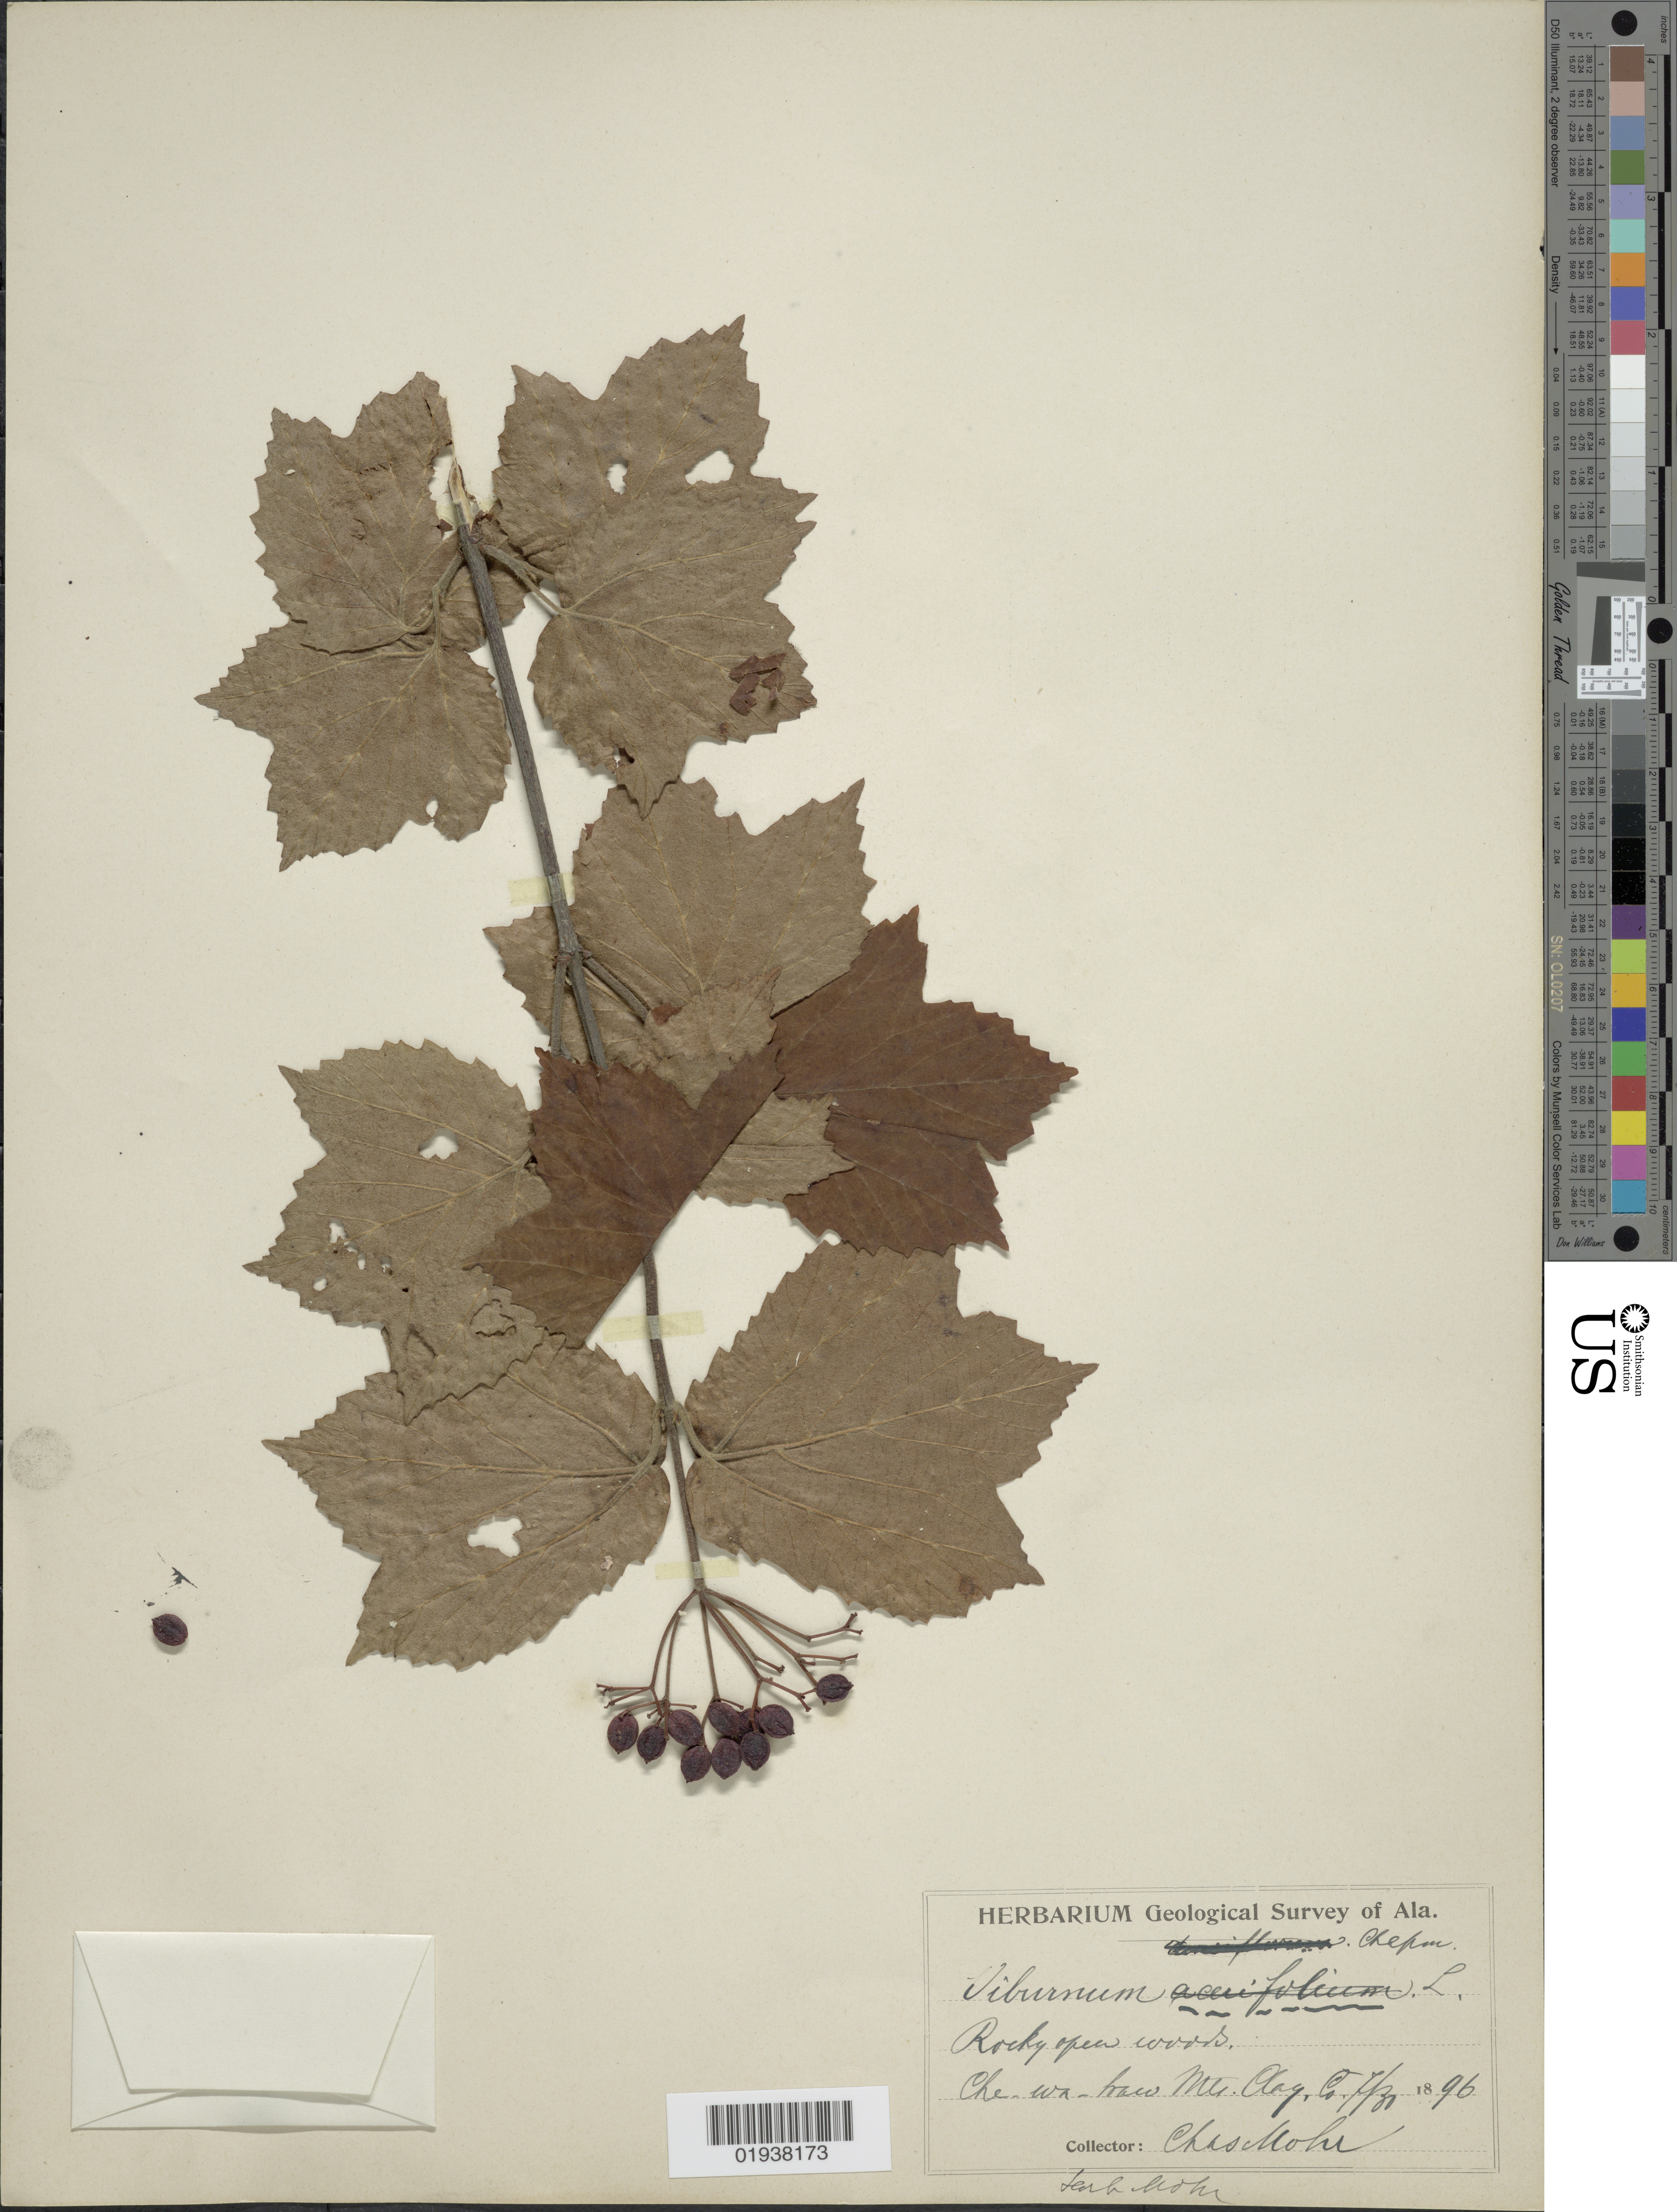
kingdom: Plantae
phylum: Tracheophyta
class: Magnoliopsida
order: Dipsacales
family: Viburnaceae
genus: Viburnum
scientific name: Viburnum acerifolium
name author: L.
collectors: Mohr, C. T. (herbarium)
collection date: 1896-07-31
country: United States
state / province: Alabama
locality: Che-wa-haw Mts. Clay Co.